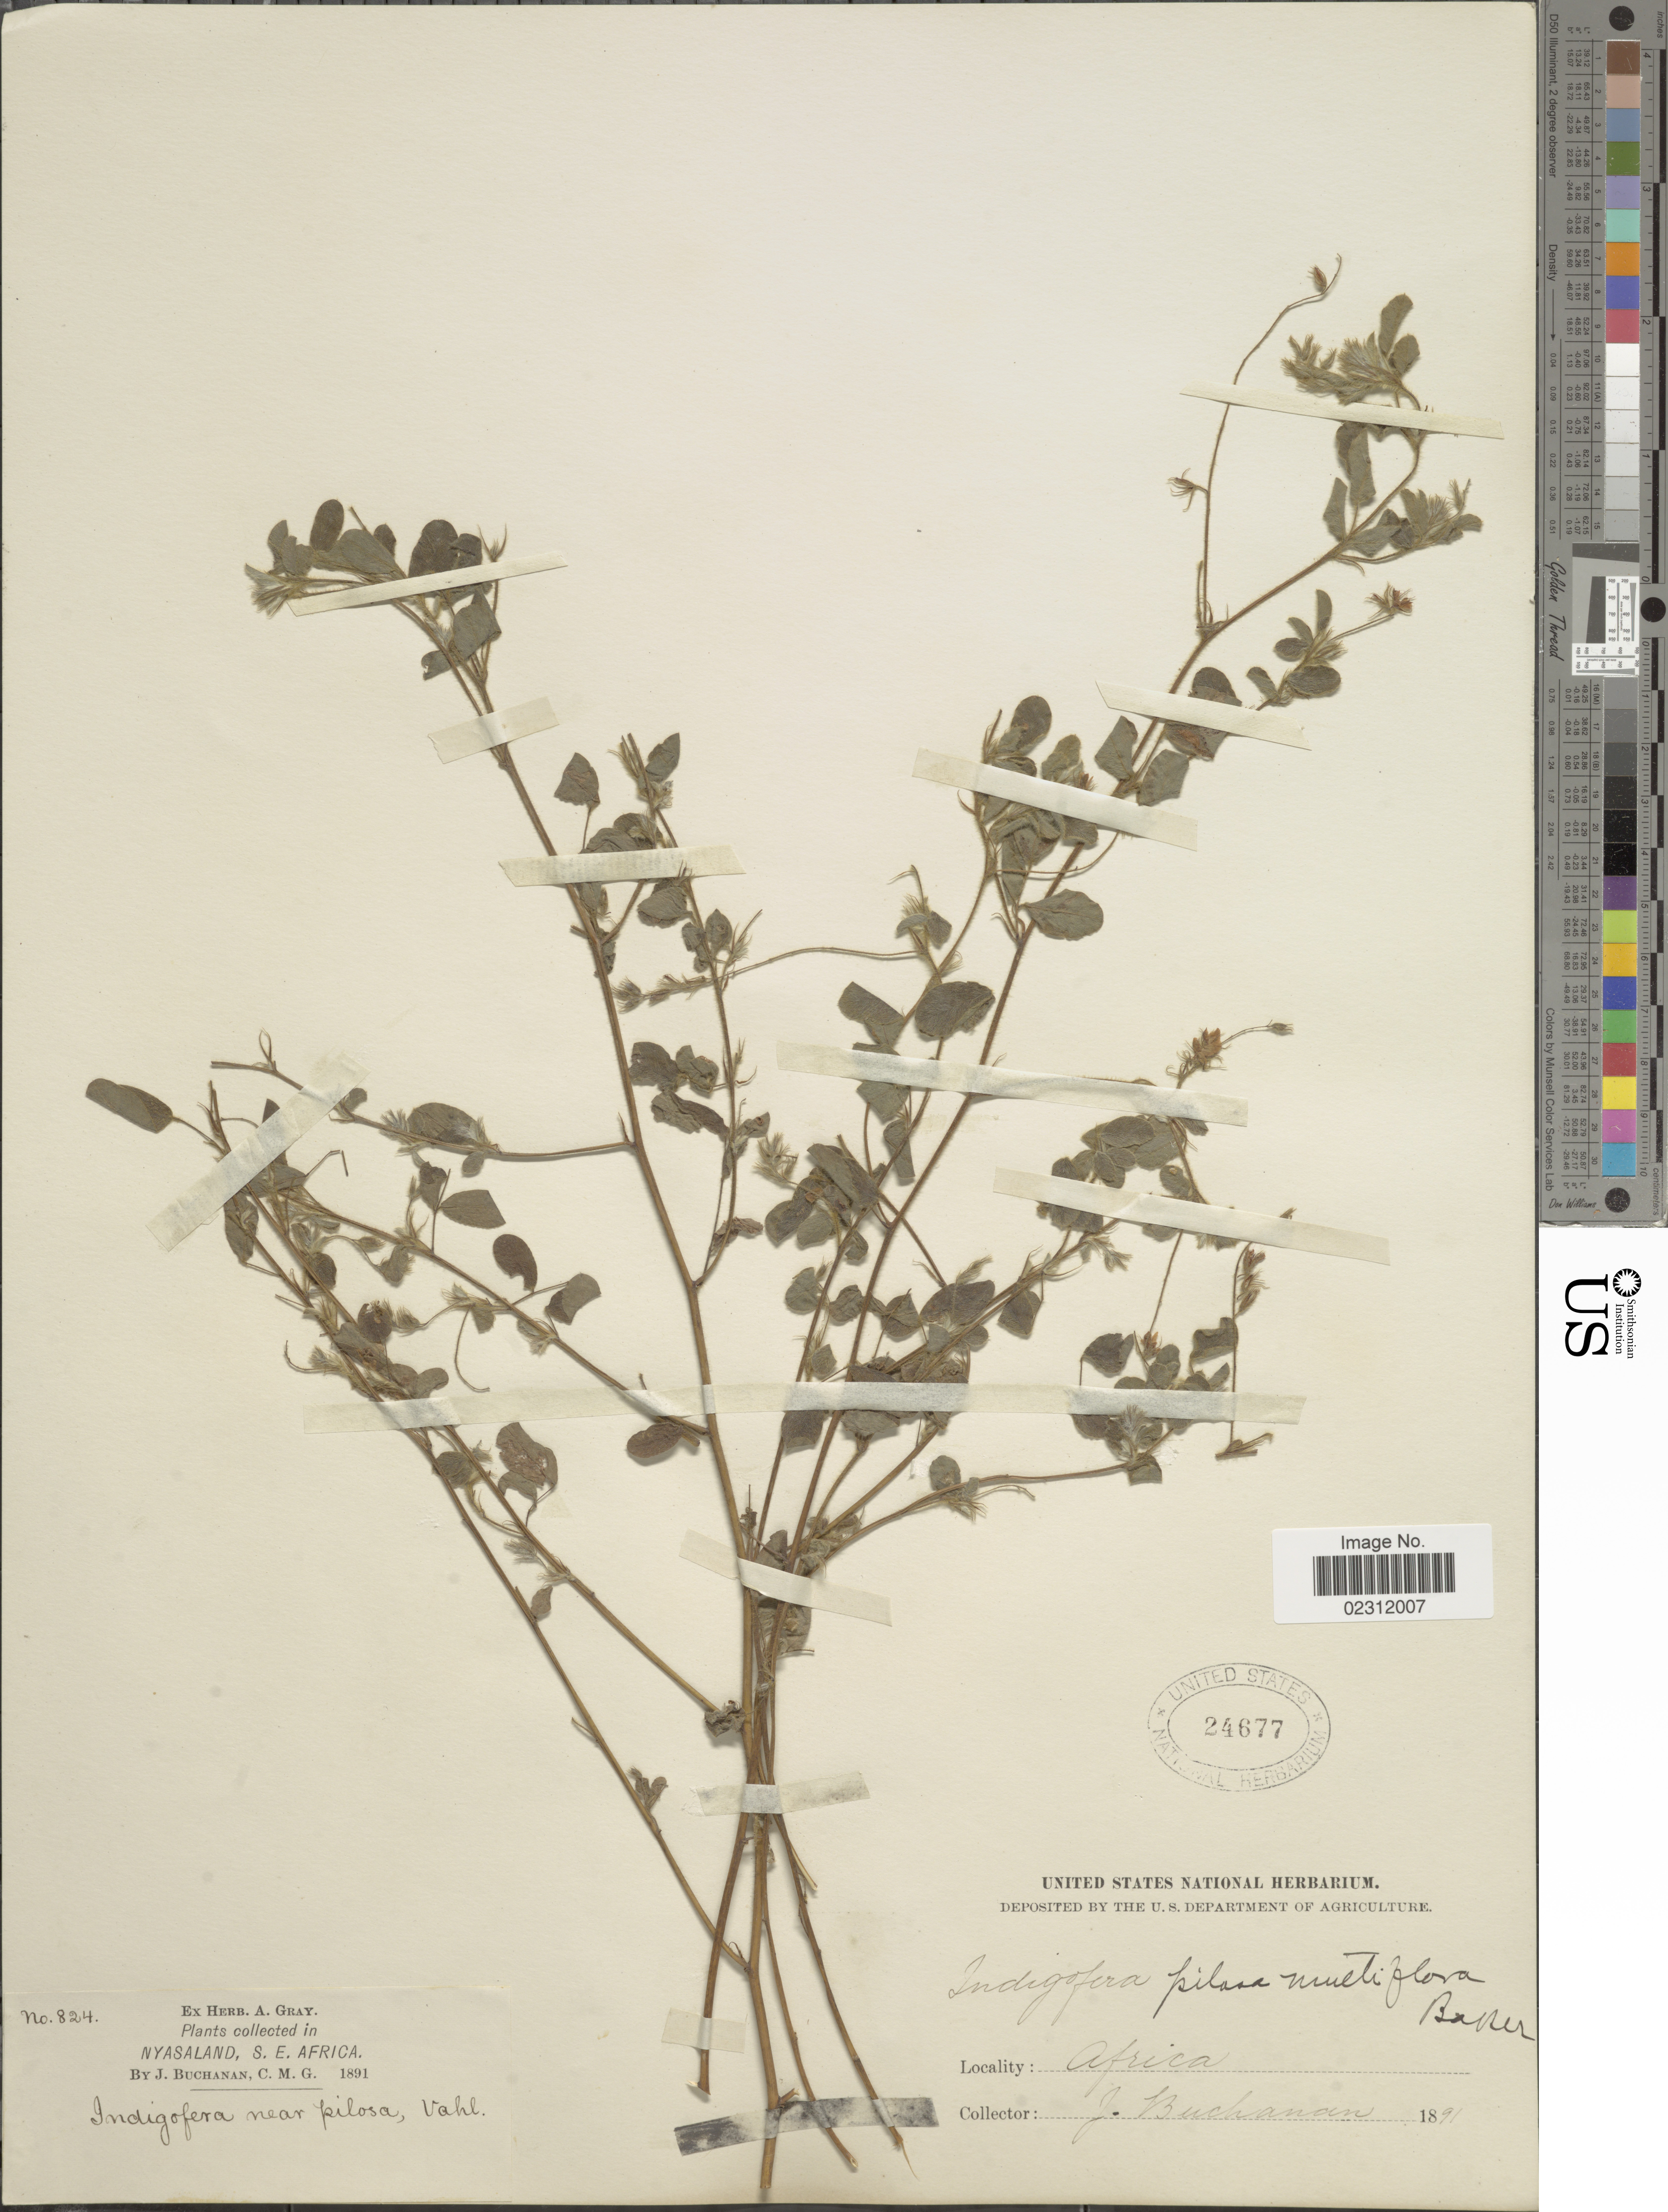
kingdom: Plantae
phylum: Tracheophyta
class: Magnoliopsida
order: Fabales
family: Fabaceae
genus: Indigofera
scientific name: Indigofera pilosa var. multiflora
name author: Baker f.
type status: Isosyntype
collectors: J. Buchanan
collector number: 824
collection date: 1891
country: Malawi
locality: Nyasaland, S. E. Africa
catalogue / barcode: US 24677